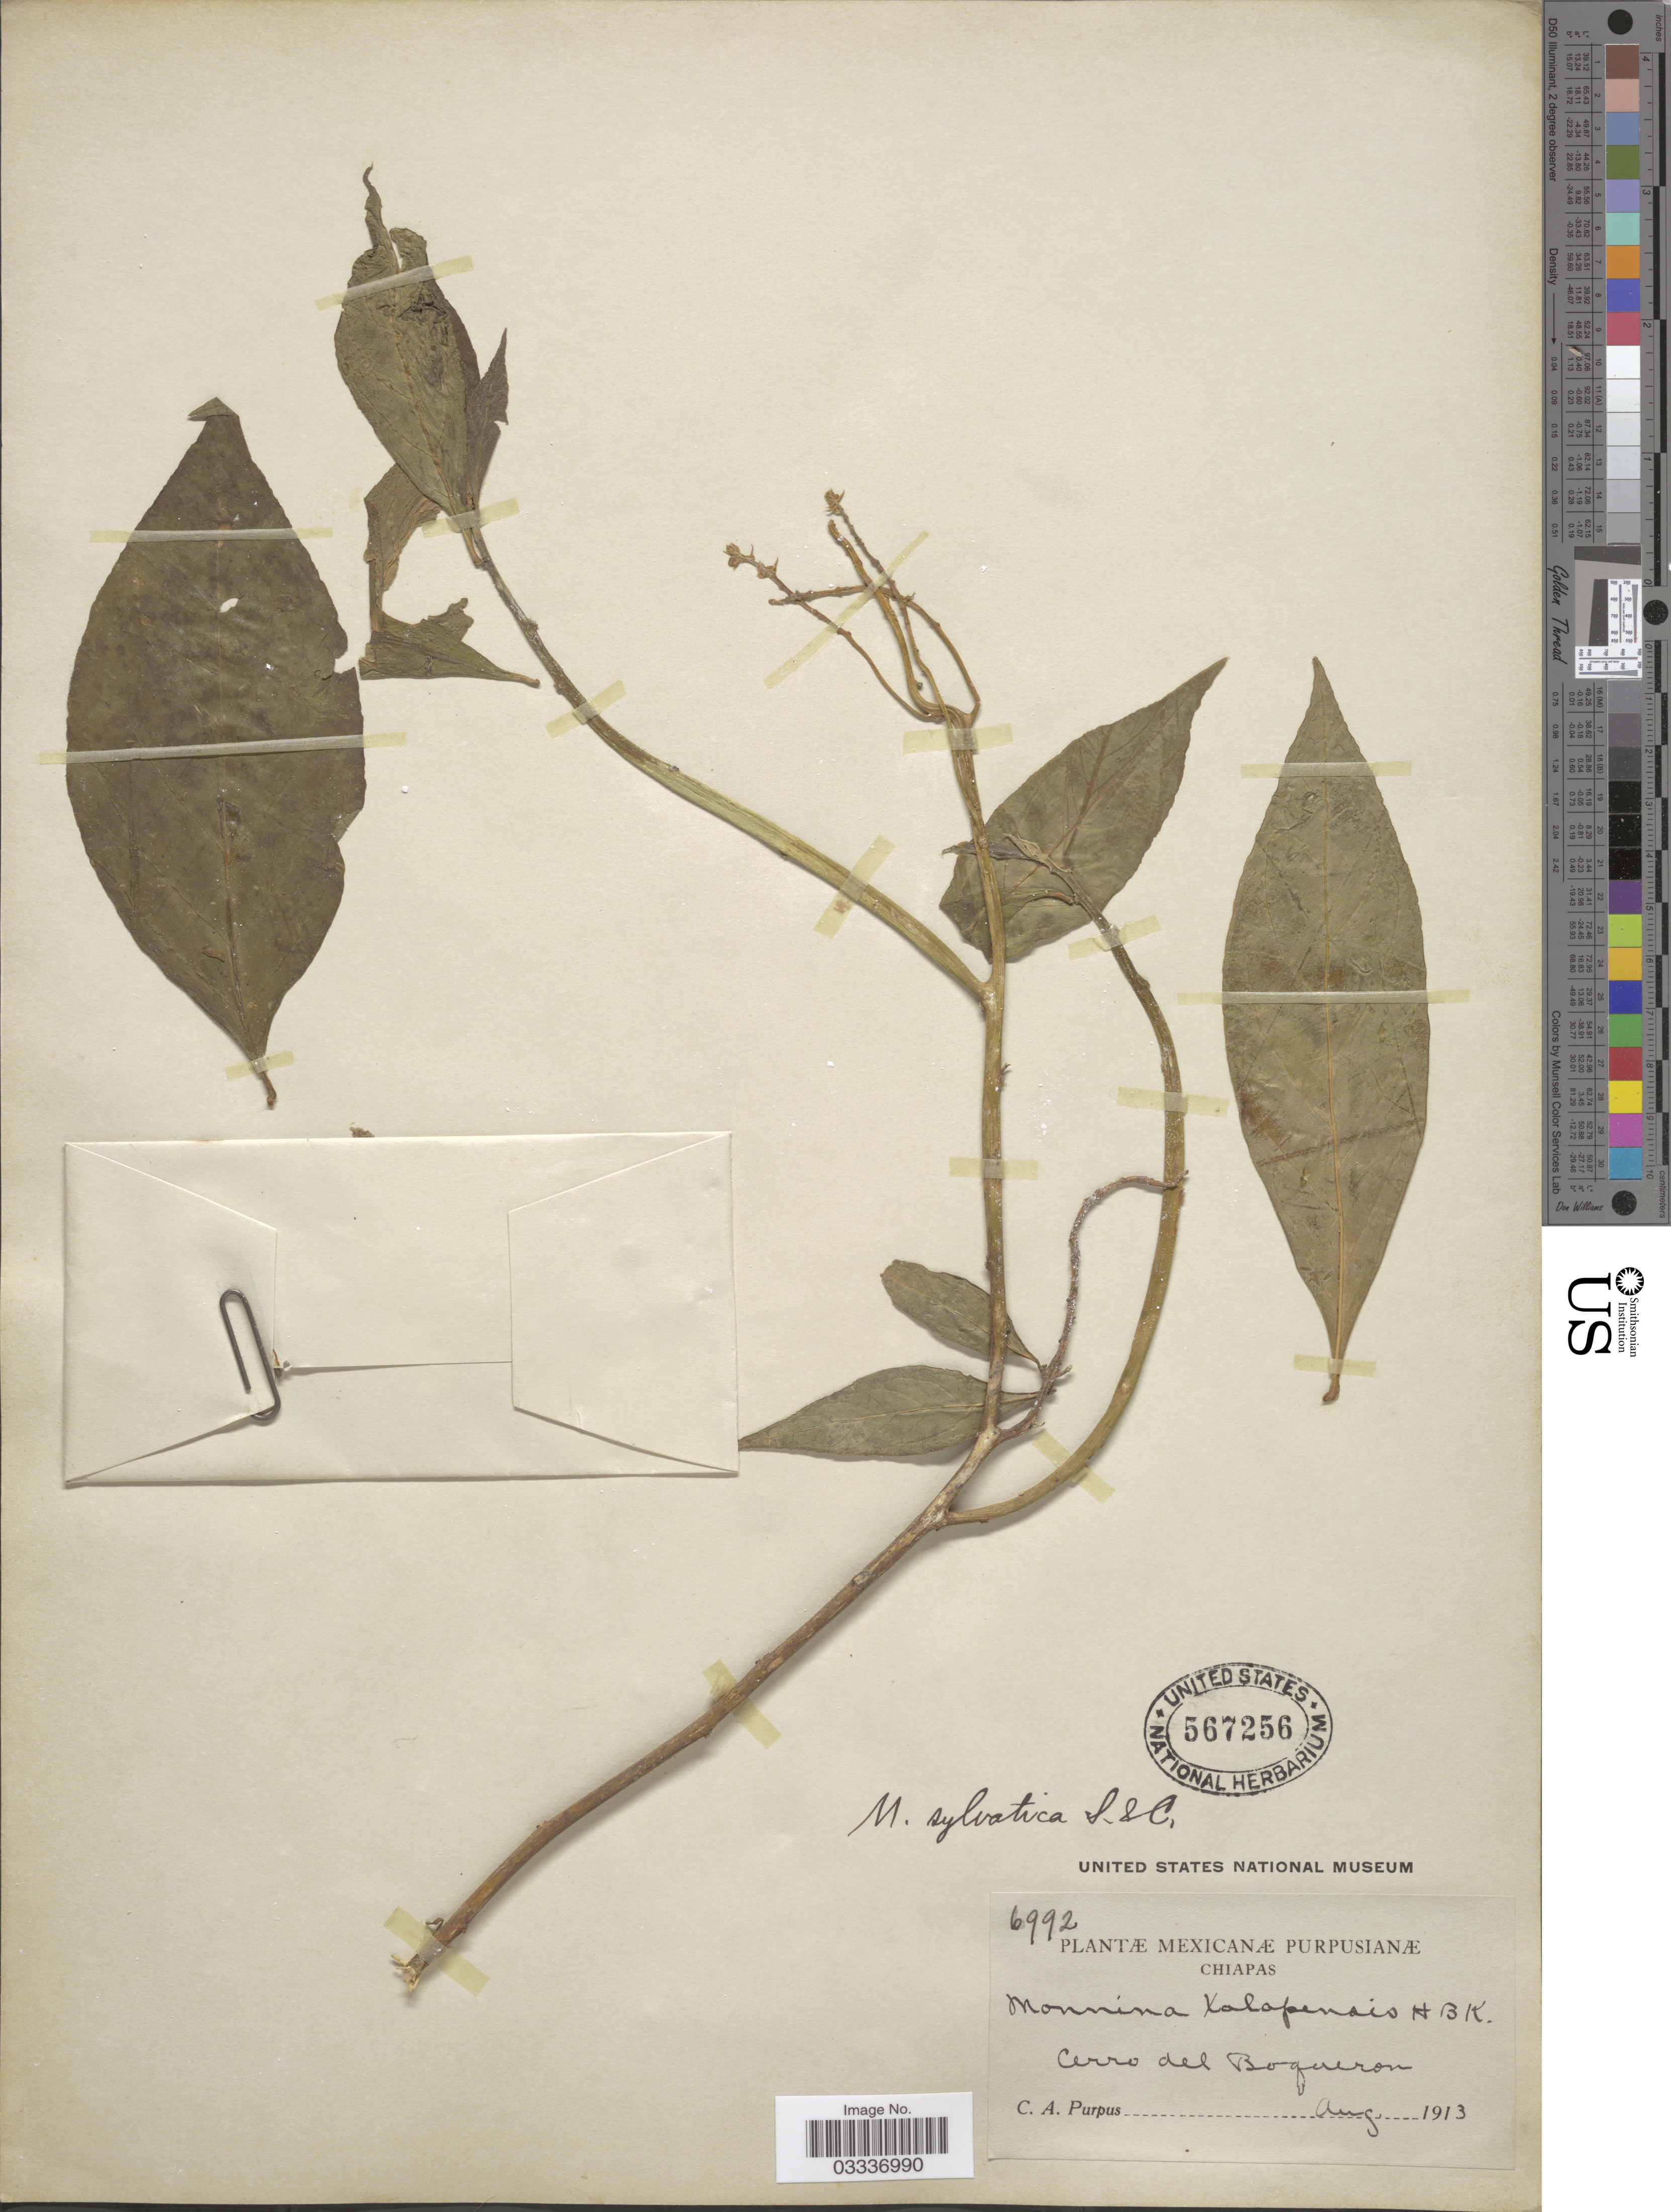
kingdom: Plantae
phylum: Tracheophyta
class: Magnoliopsida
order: Fabales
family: Polygalaceae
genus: Monnina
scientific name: Monnina sylvatica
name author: Schltdl. & Cham.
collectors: C. A. Purpus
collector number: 6992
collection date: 1913-08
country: Mexico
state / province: Chiapas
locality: Cerro del Boqueron.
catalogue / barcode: US 567256